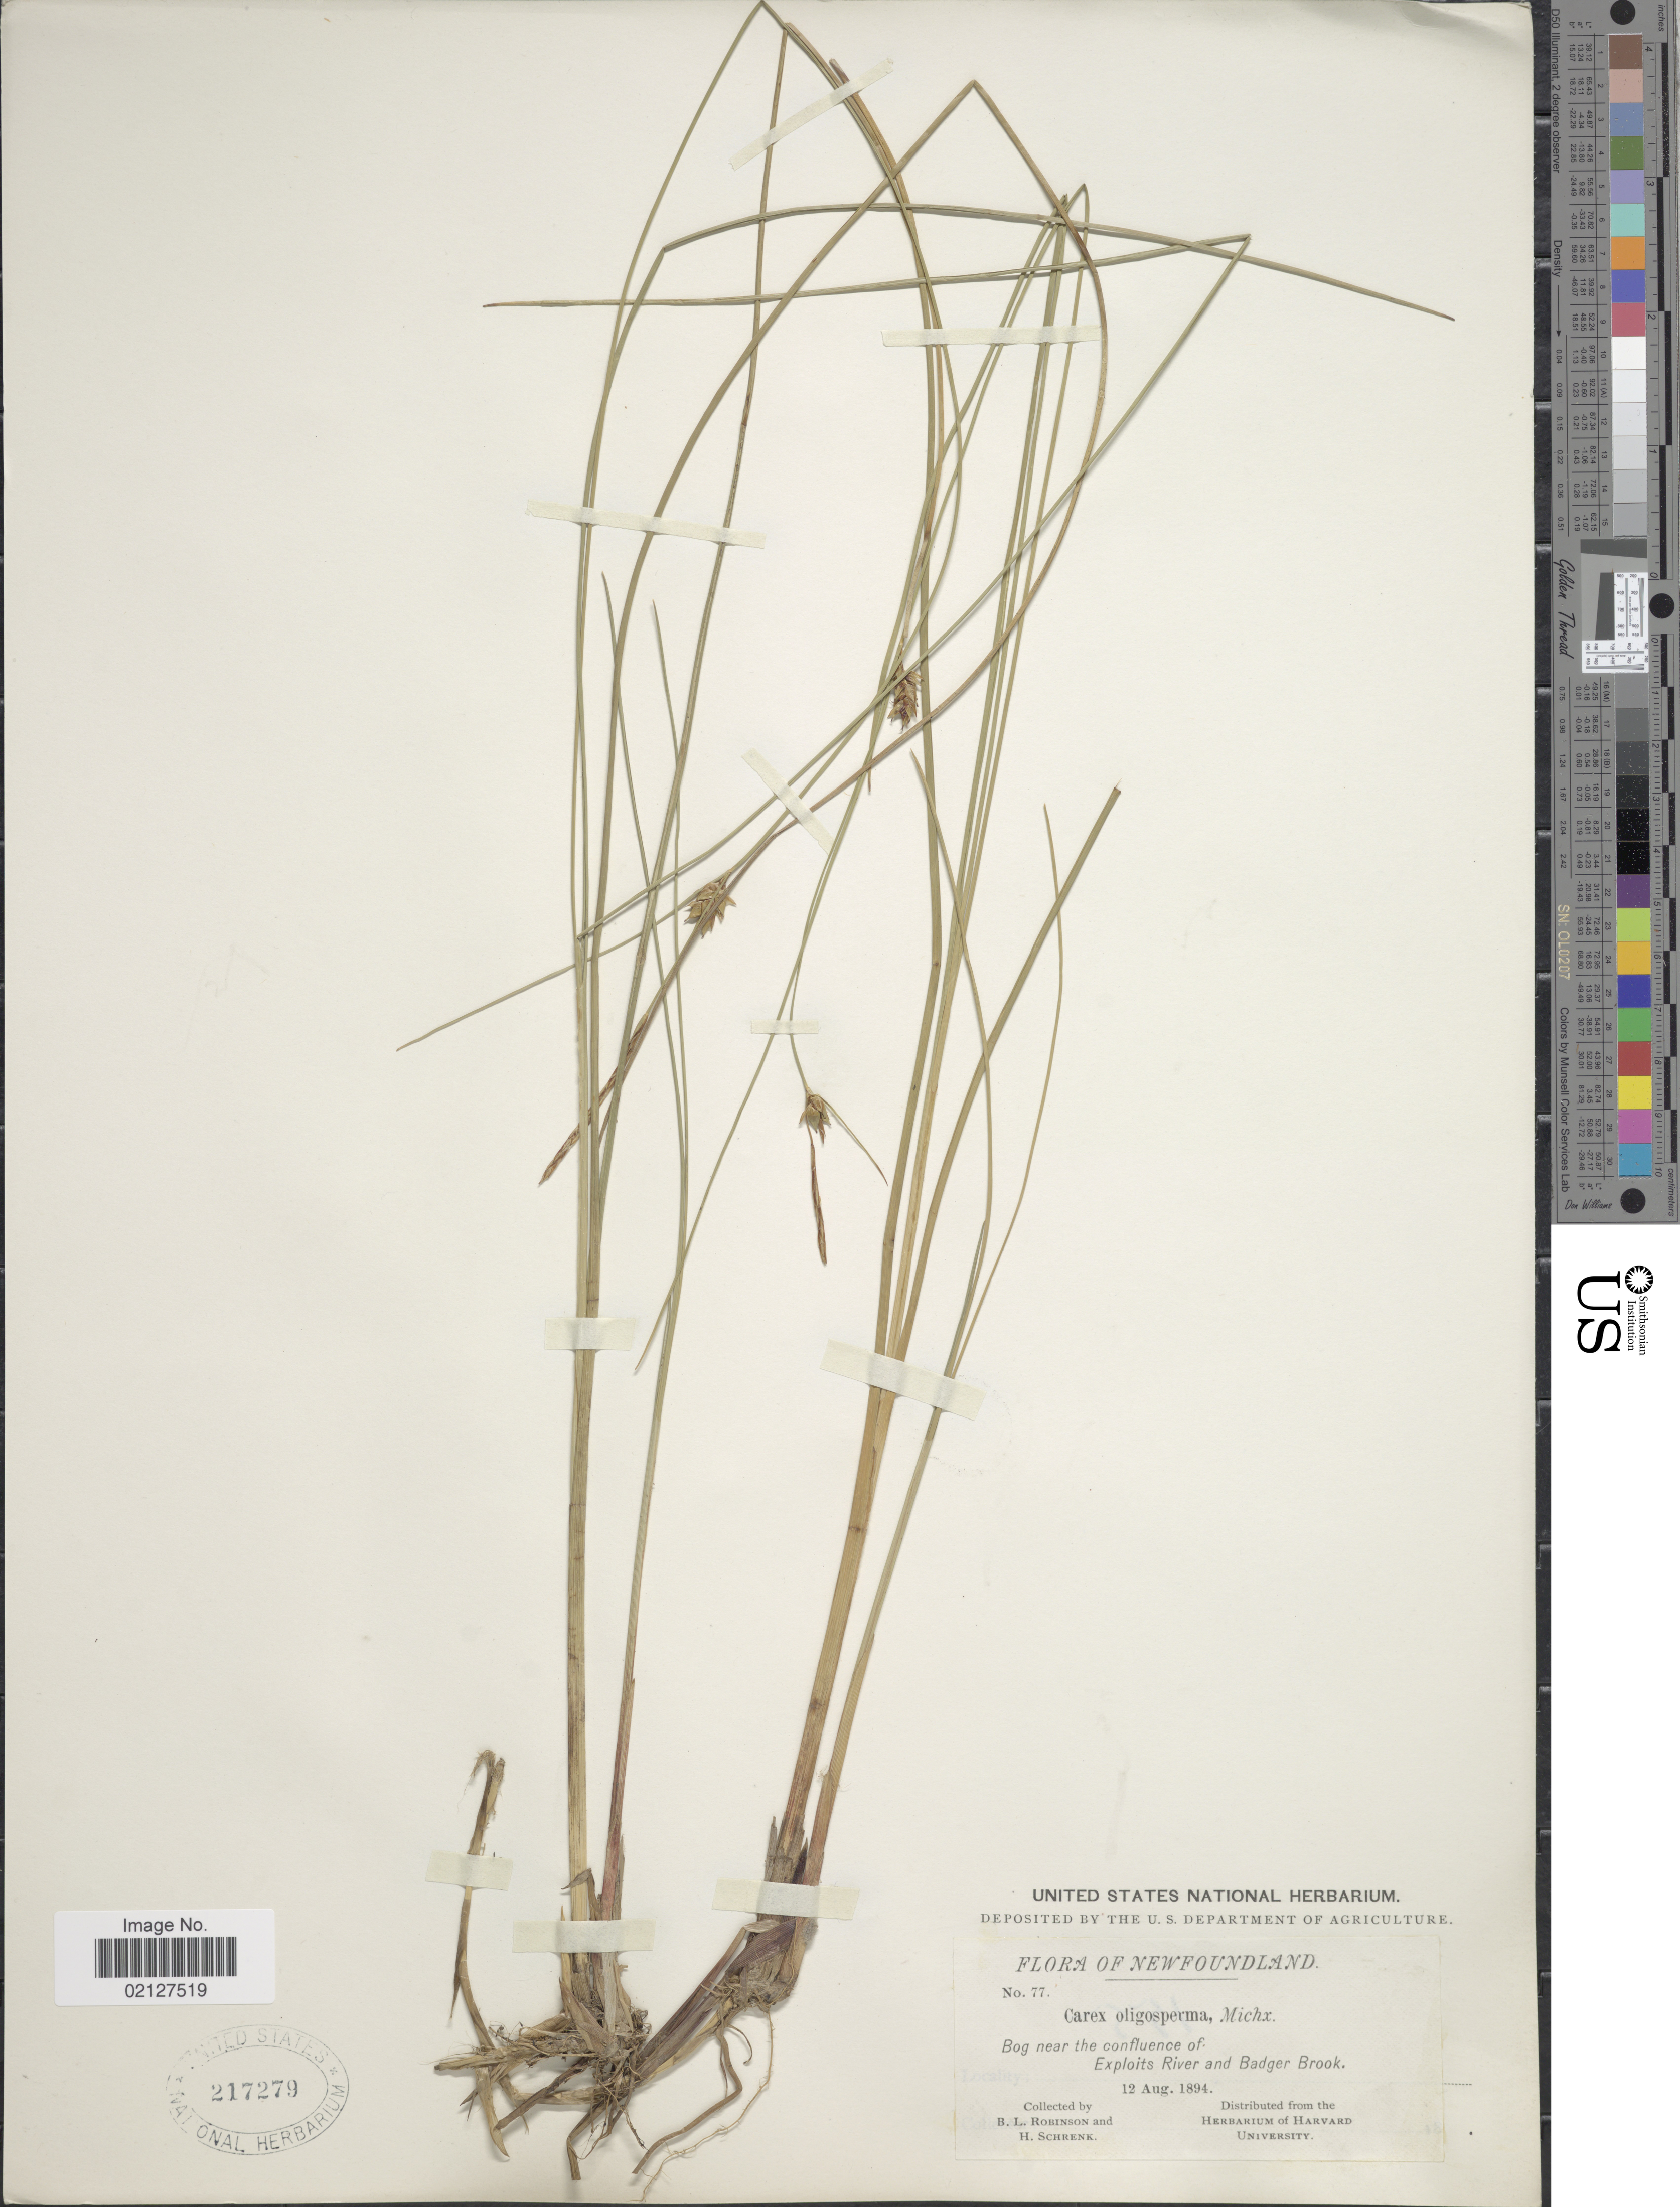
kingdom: Plantae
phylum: Tracheophyta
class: Liliopsida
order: Poales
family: Cyperaceae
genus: Carex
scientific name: Carex oligosperma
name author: Michx.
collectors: B. L. Robinson & H. v. Schrenk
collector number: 77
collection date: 1894-08-12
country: Canada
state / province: Newfoundland and Labrador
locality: Near the confluence of Exploits River and Badger Brook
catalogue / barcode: US 217279